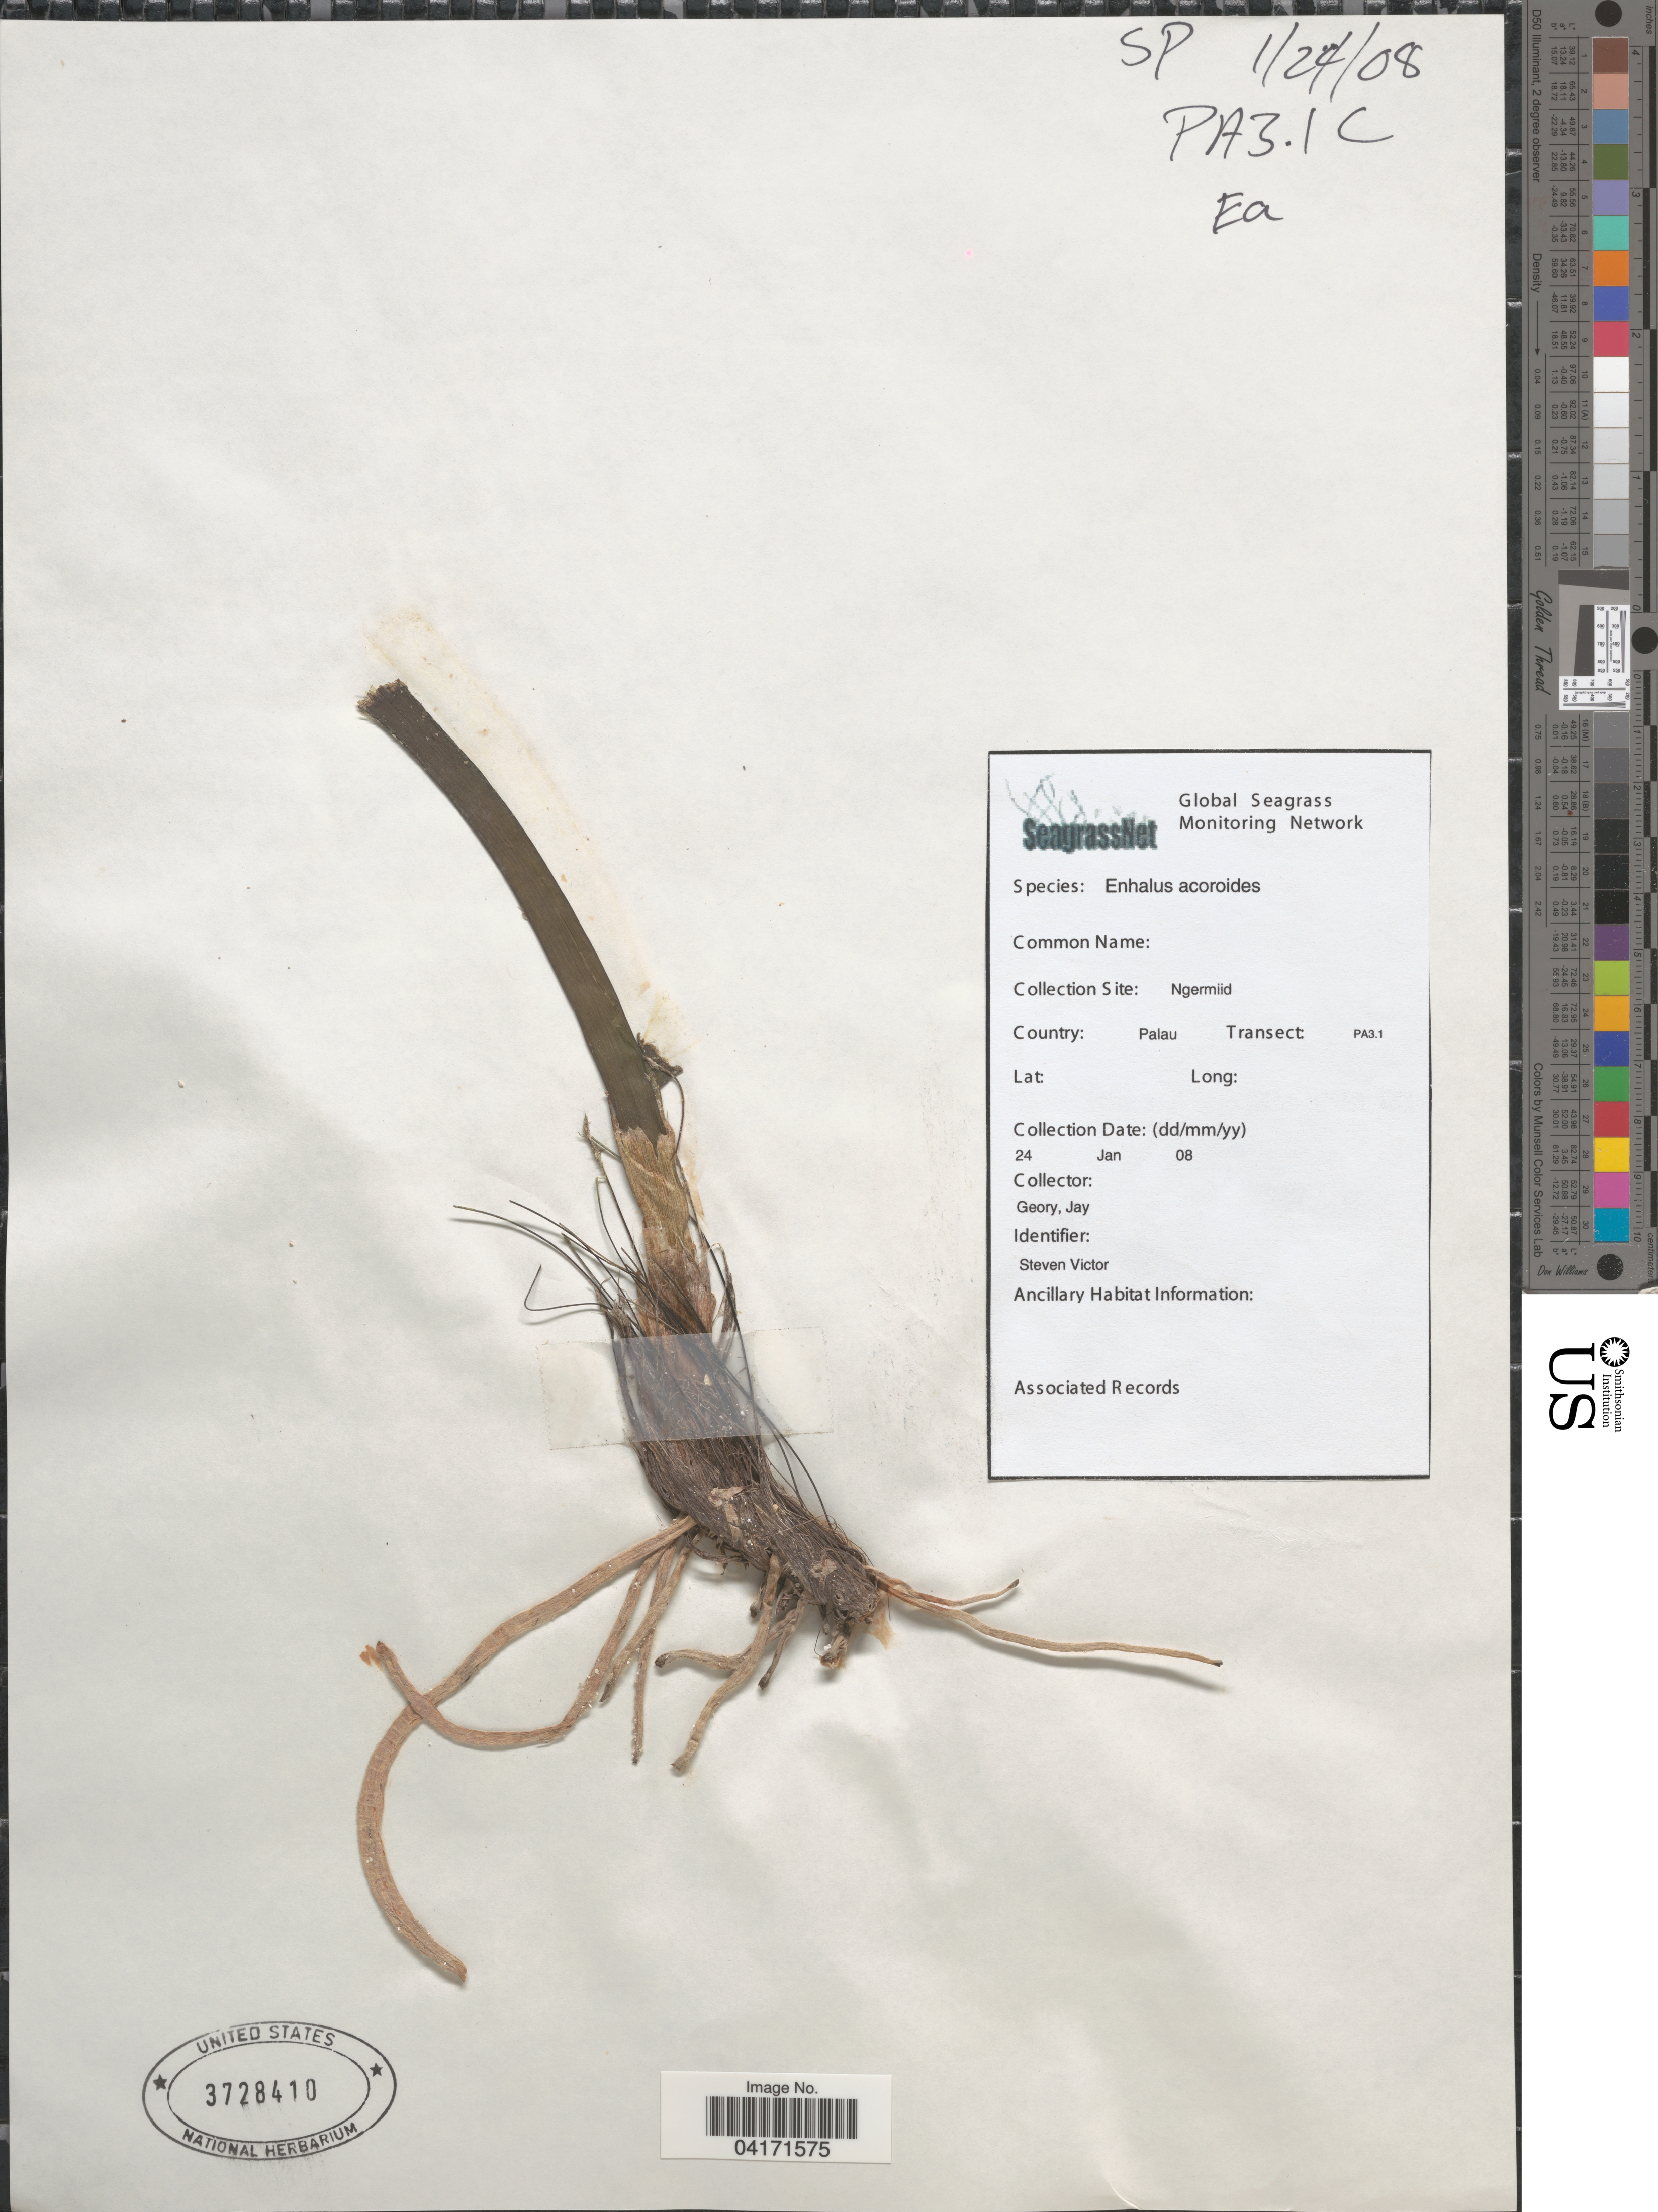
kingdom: Plantae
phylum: Tracheophyta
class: Liliopsida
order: Alismatales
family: Hydrocharitaceae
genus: Enhalus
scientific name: Enhalus acoroides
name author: (L. f.) Royle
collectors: Geor & Jay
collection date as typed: Transcribed d/m/y: 24/1/8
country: Palau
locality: PA3.1 C. Ngermiid. Palau. Transect: PA3.1.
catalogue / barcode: US 3728410